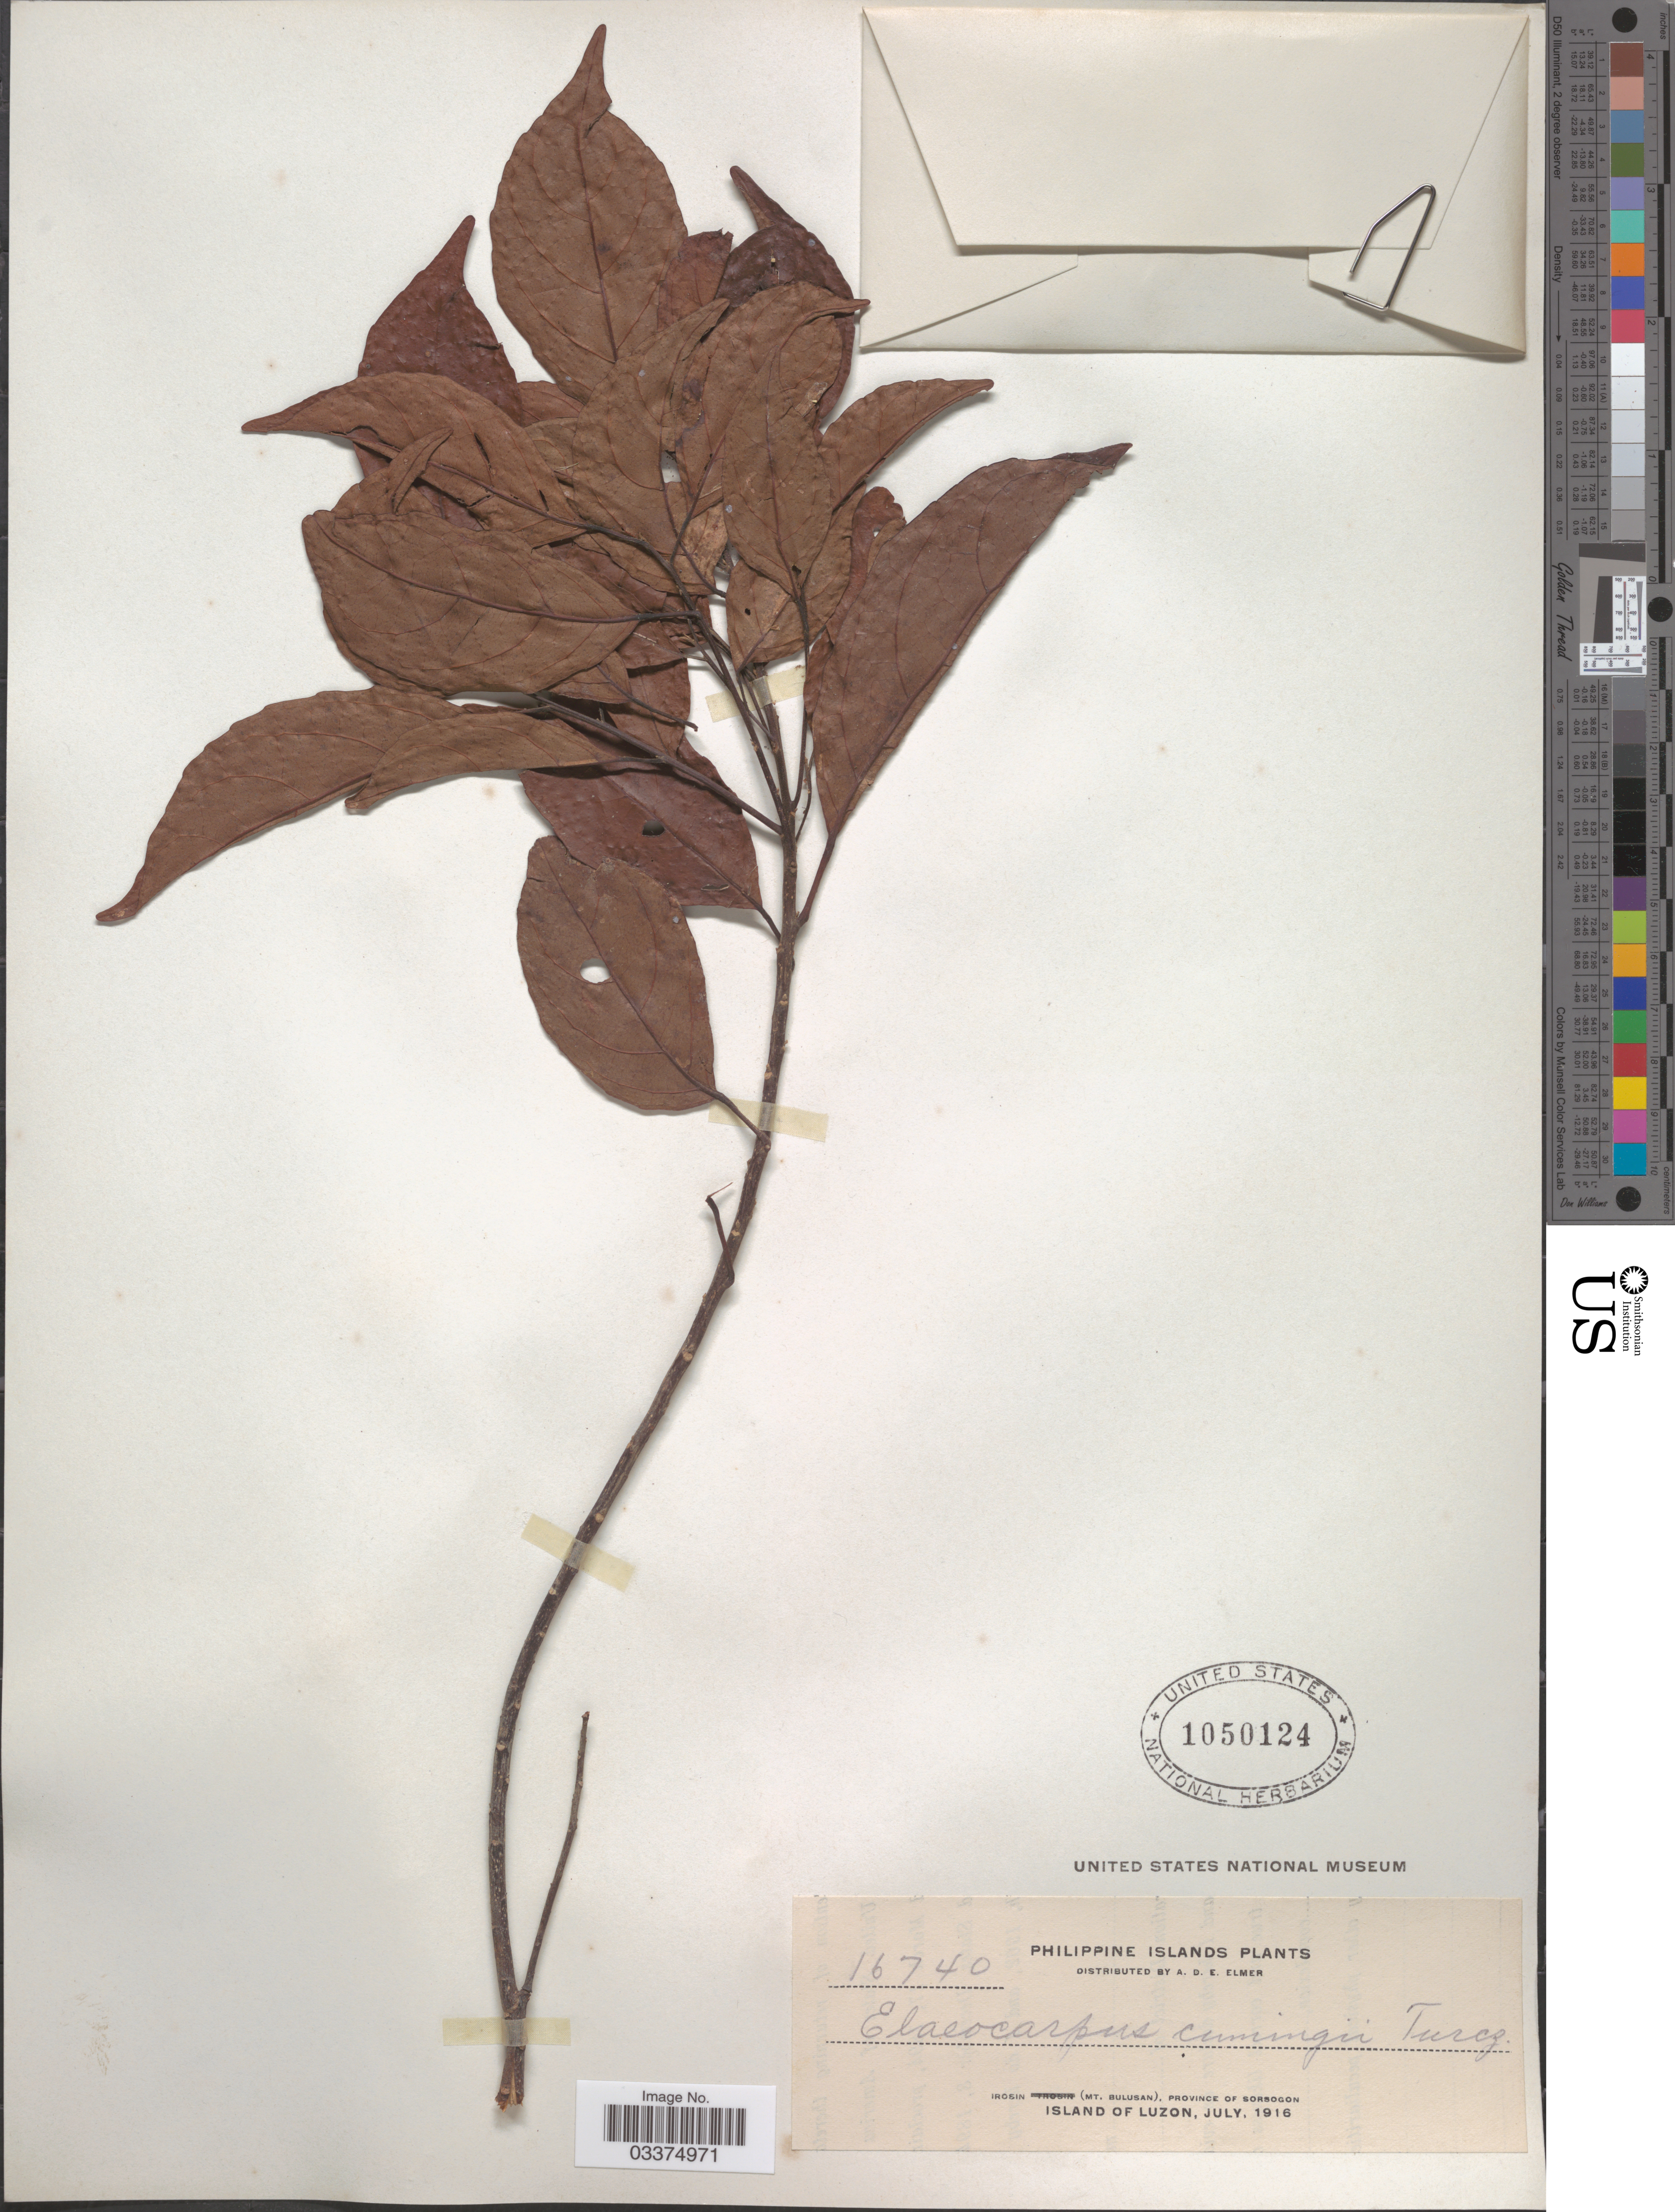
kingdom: Plantae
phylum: Tracheophyta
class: Magnoliopsida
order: Oxalidales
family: Elaeocarpaceae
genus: Elaeocarpus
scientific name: Elaeocarpus cumingii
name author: Turcz.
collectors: A. D. E. Elmer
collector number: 16740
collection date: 1916-07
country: Philippines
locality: Irosin (Mt. Bulusan), Province of Sorsogon. Island of Luzon.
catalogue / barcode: US 1050124